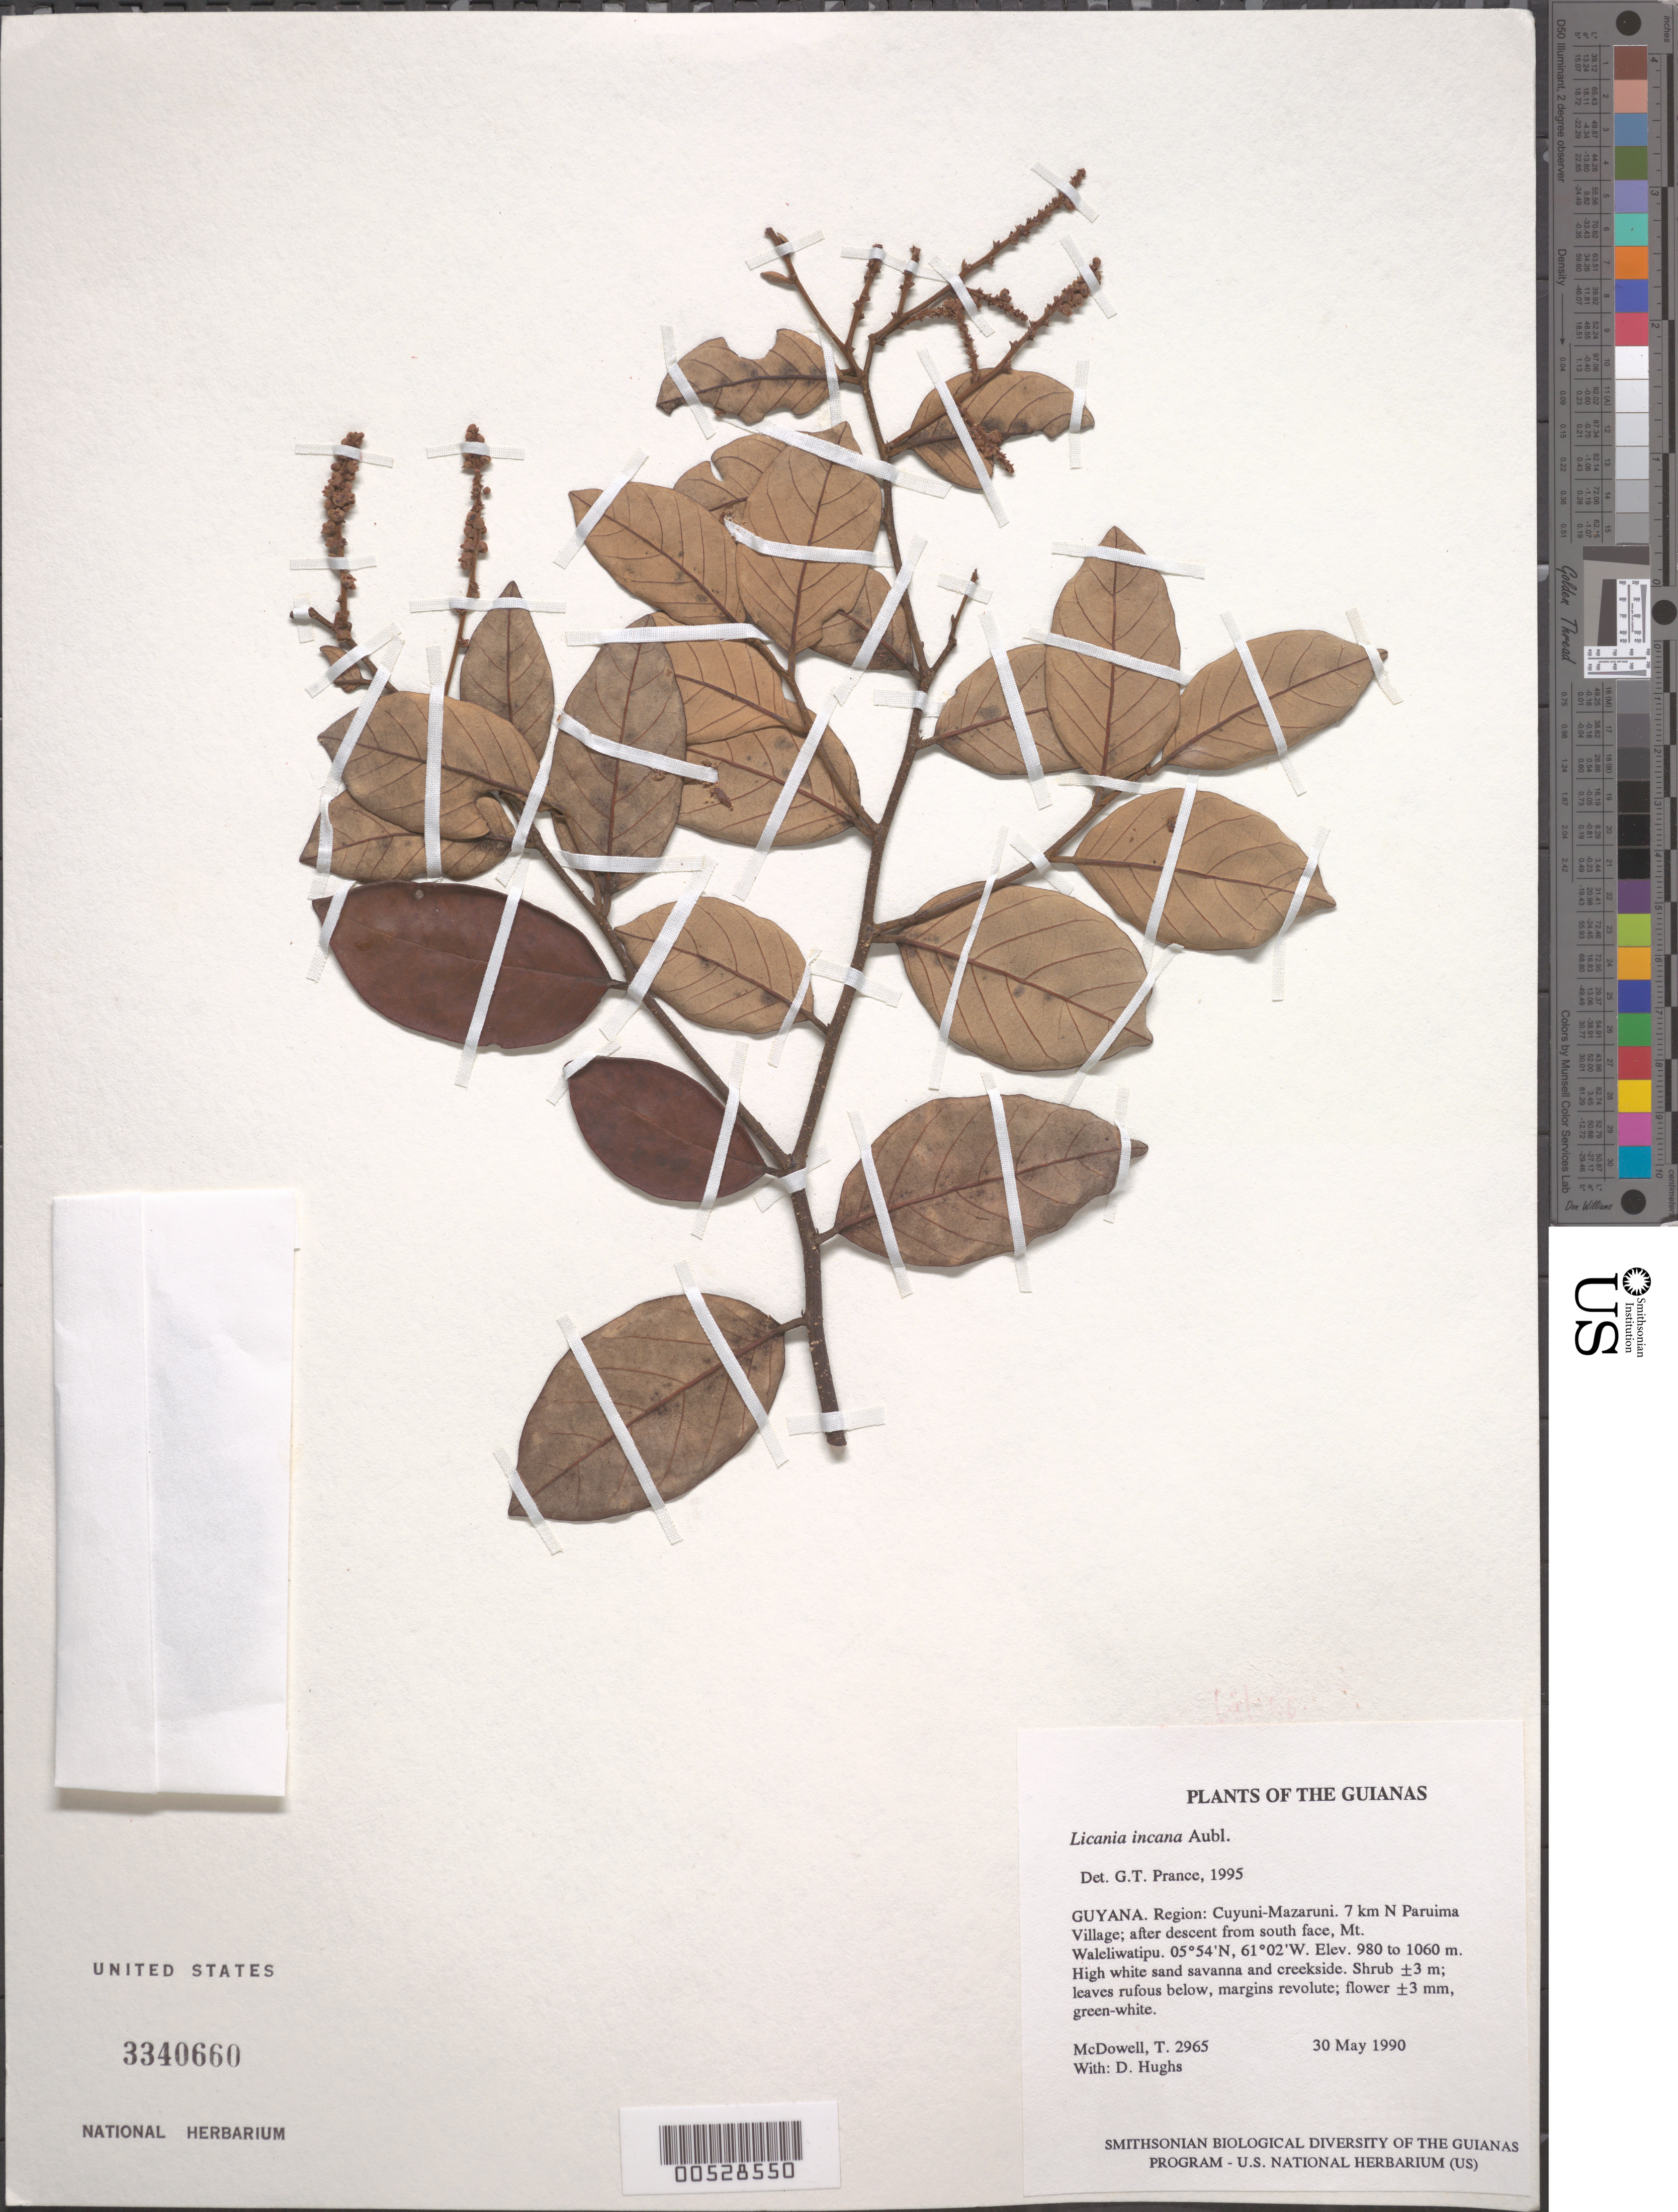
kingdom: Plantae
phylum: Tracheophyta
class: Magnoliopsida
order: Malpighiales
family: Chrysobalanaceae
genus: Licania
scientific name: Licania incana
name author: Aubl.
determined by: Prance, G. T.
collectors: T. McDowell, D. Hughs & D. Gopaul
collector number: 2965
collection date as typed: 30 May 1990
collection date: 1990-05-30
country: Guyana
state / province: Cuyuni-Mazaruni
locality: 7 km N of Paruima Village; after descent from south face of Mt. Waleliwatipu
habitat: High white sand savanna and creekside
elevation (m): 980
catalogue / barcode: US 3340660